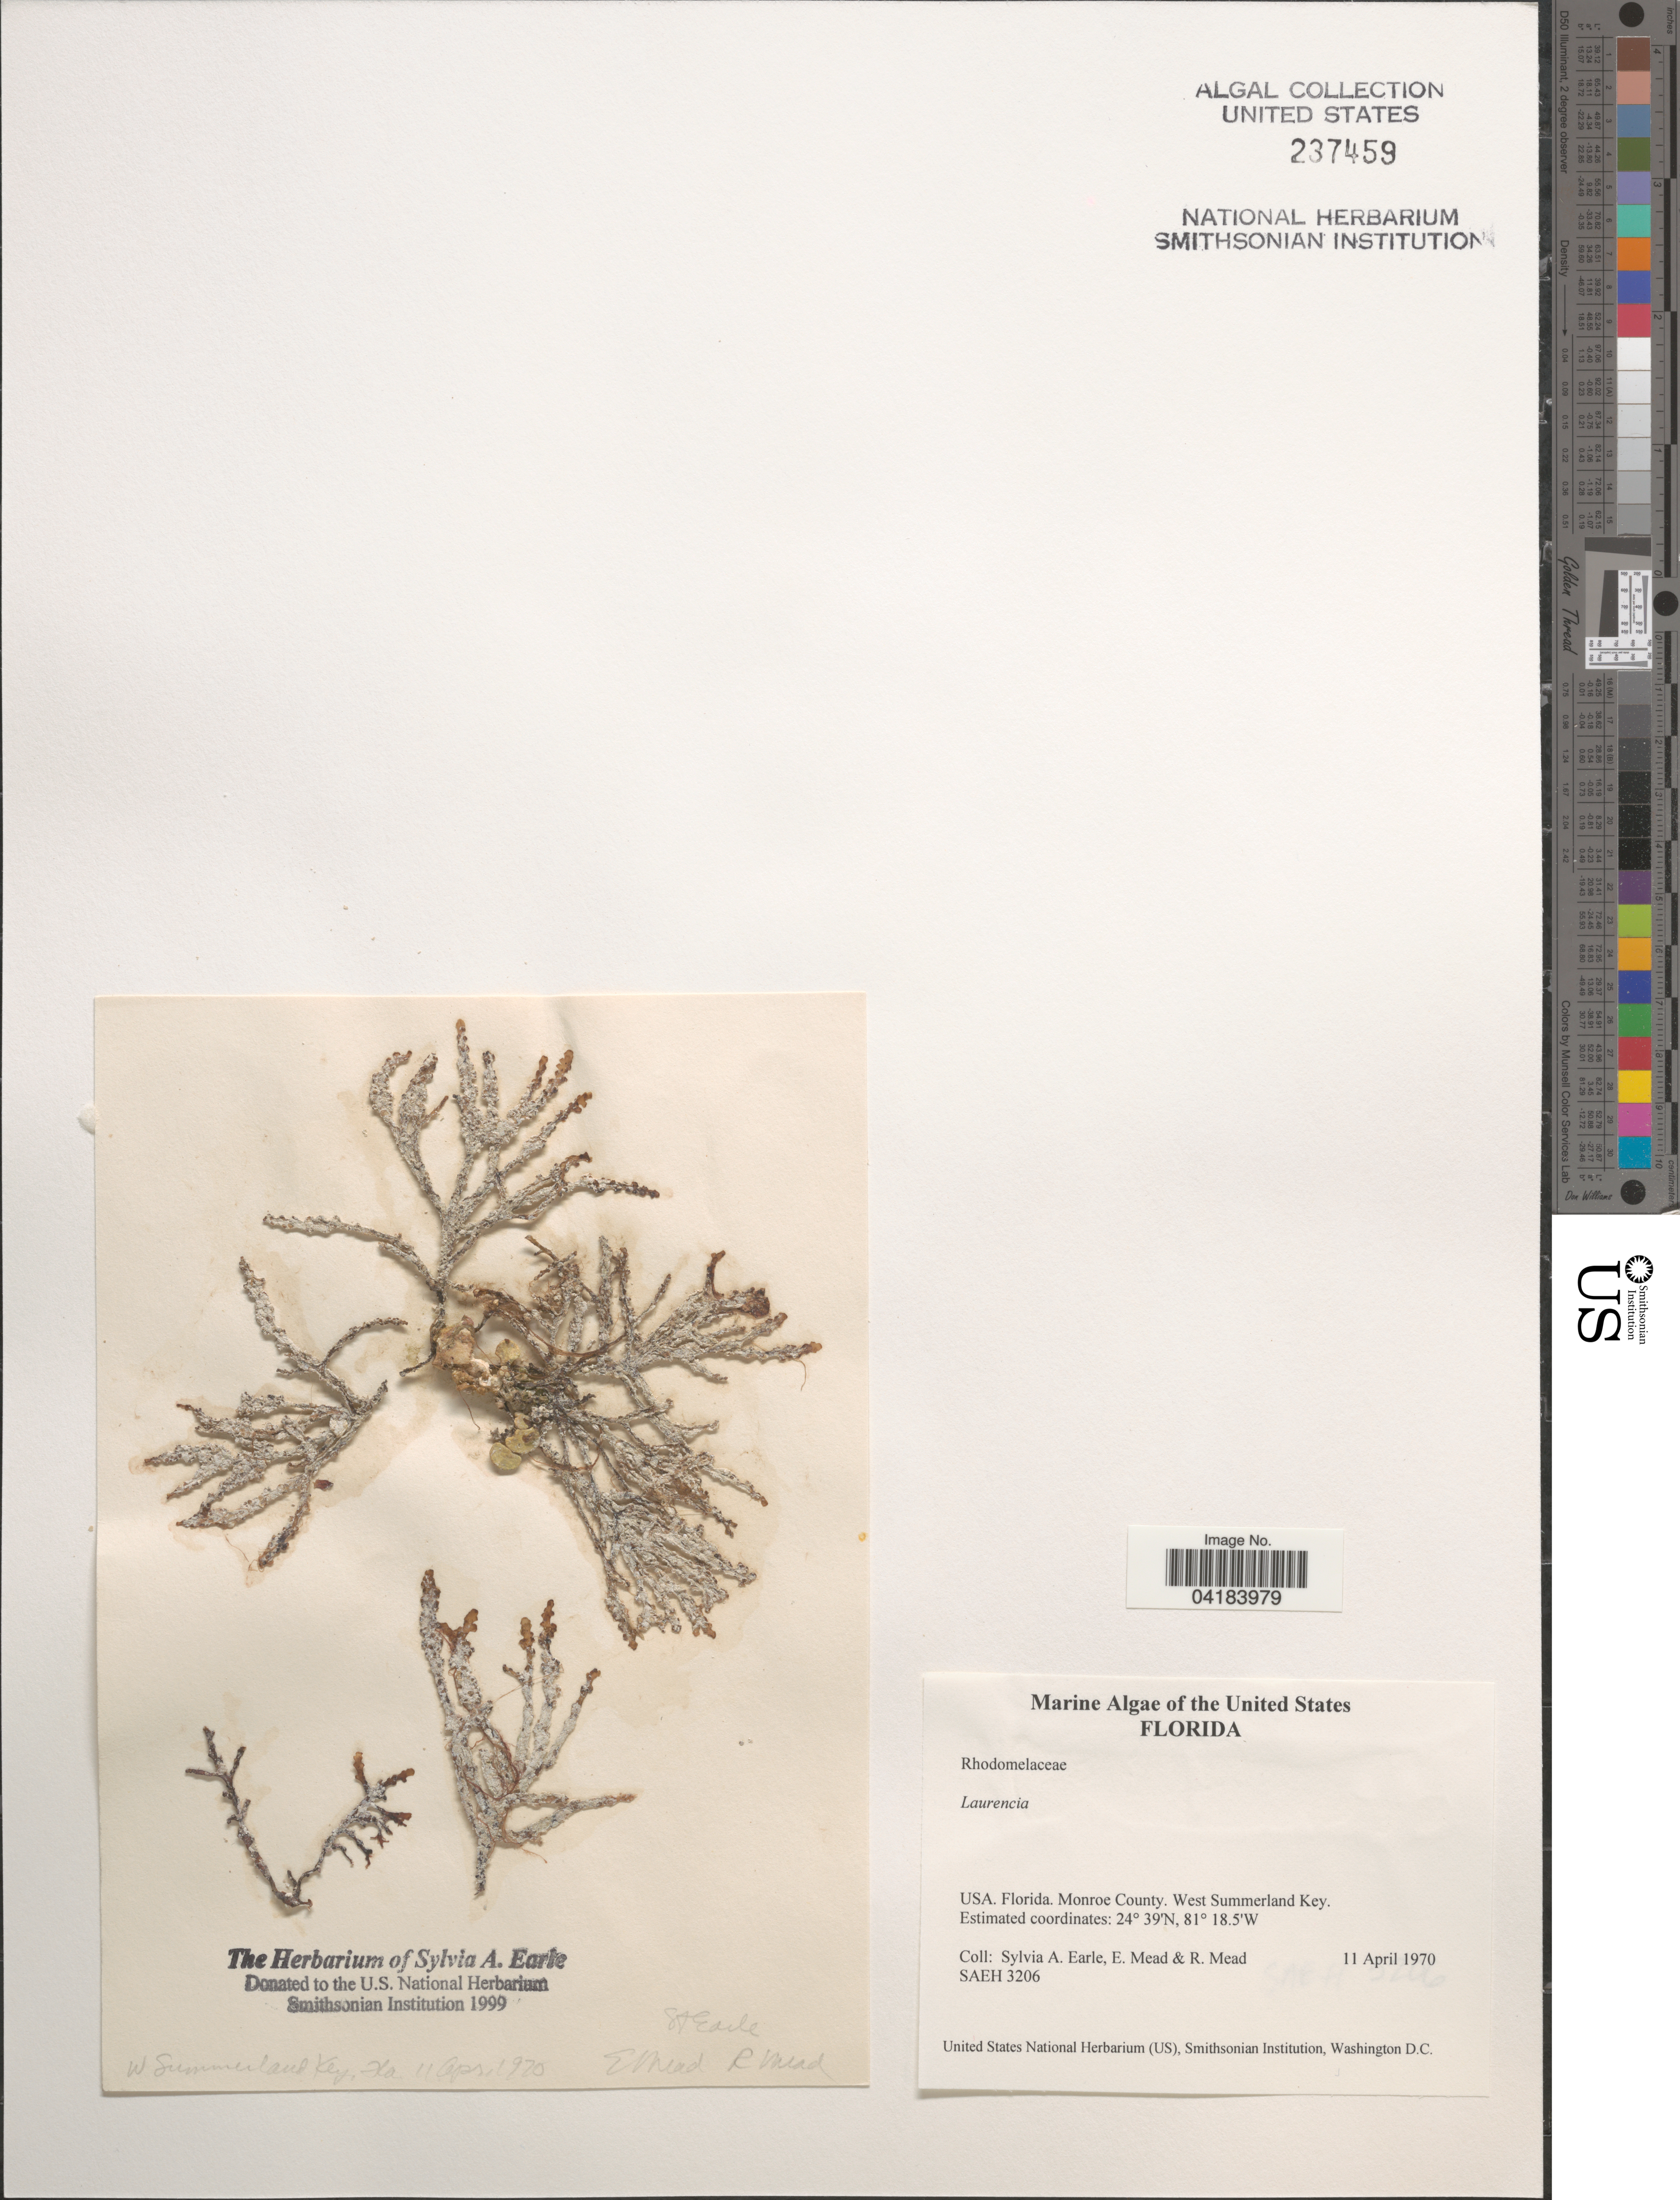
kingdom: Plantae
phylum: Rhodophyta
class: Florideophyceae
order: Ceramiales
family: Rhodomelaceae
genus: Laurencia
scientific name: Laurencia sp.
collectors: S. A. Earle, E. Mead & R. Mead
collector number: SAEH3206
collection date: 1970-04-11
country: United States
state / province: Florida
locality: Monroe County. West Summerland Key.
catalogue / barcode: US 237459